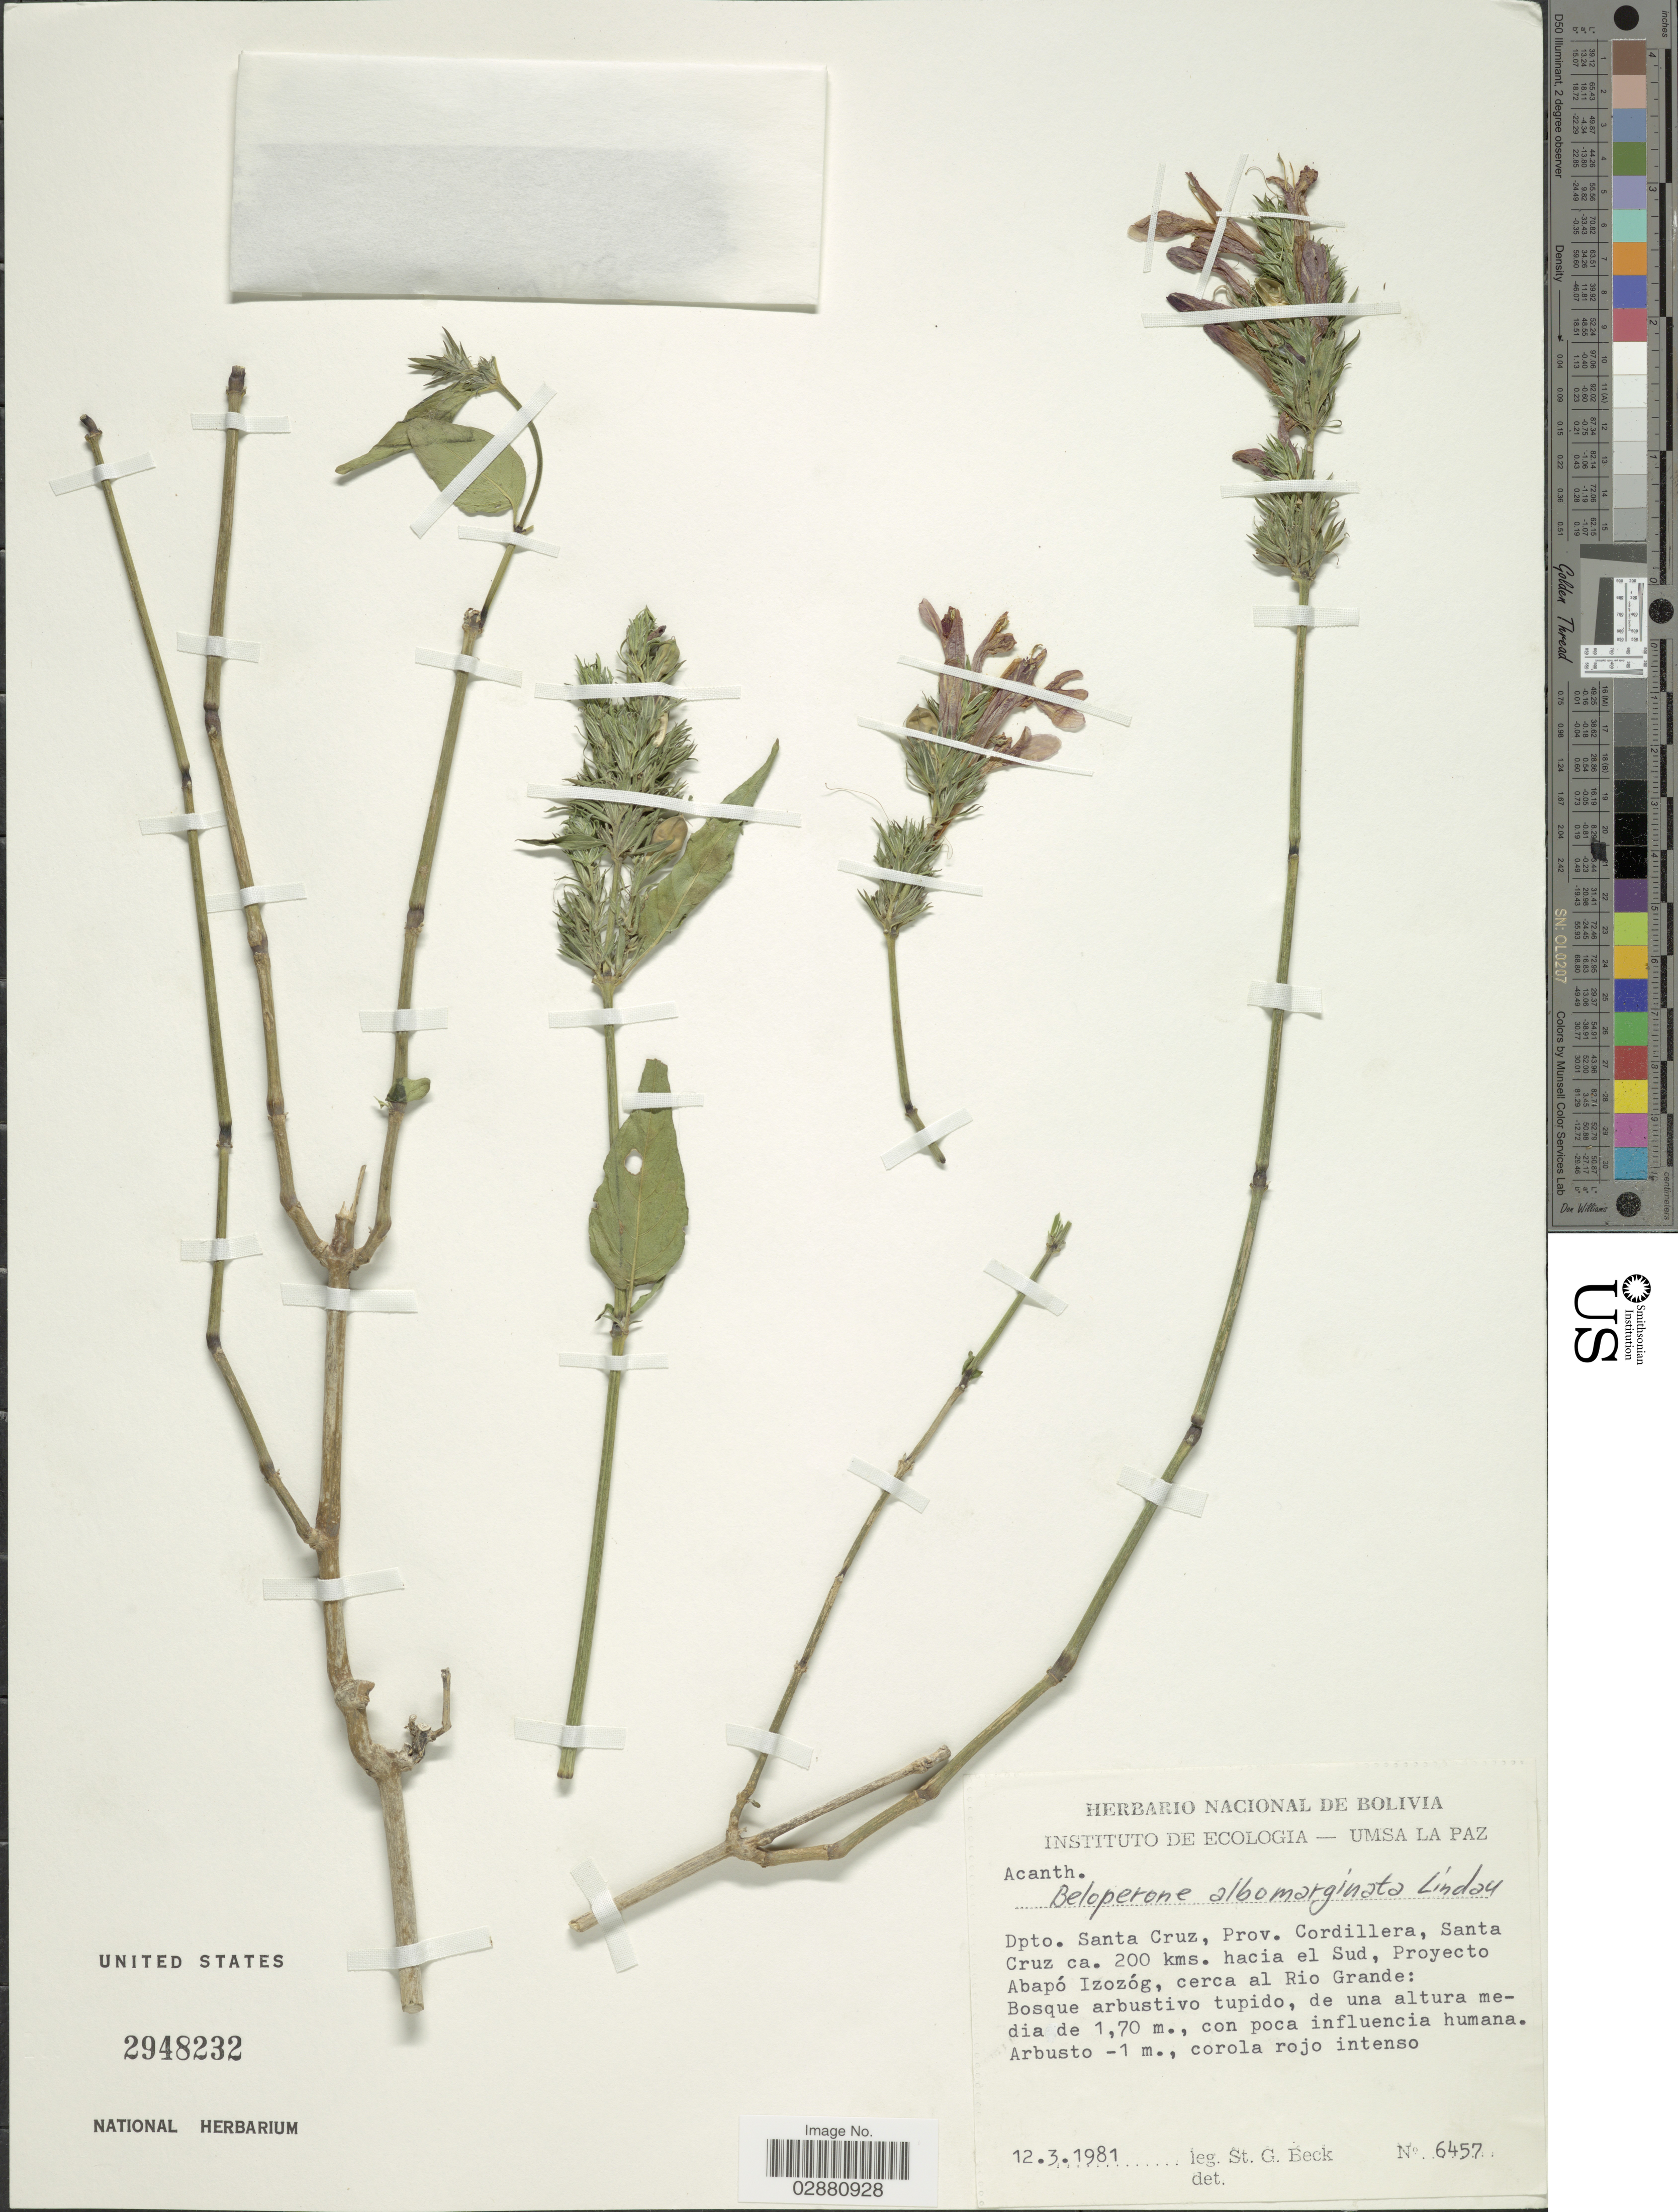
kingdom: Plantae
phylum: Tracheophyta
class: Magnoliopsida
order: Lamiales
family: Acanthaceae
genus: Justicia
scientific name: Justicia squalida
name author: Wassh. & J.R.I. Wood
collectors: S. Beck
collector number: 6457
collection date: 1981-03-12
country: Bolivia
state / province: Santa Cruz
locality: Dpto. Santa Cruz, Prov. Cordillera, Santa Cruz ca. 200 kms. hacia el Sud, Proyecto Abapó Izozóg, cerca al Rio Grande.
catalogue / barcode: US 2948232